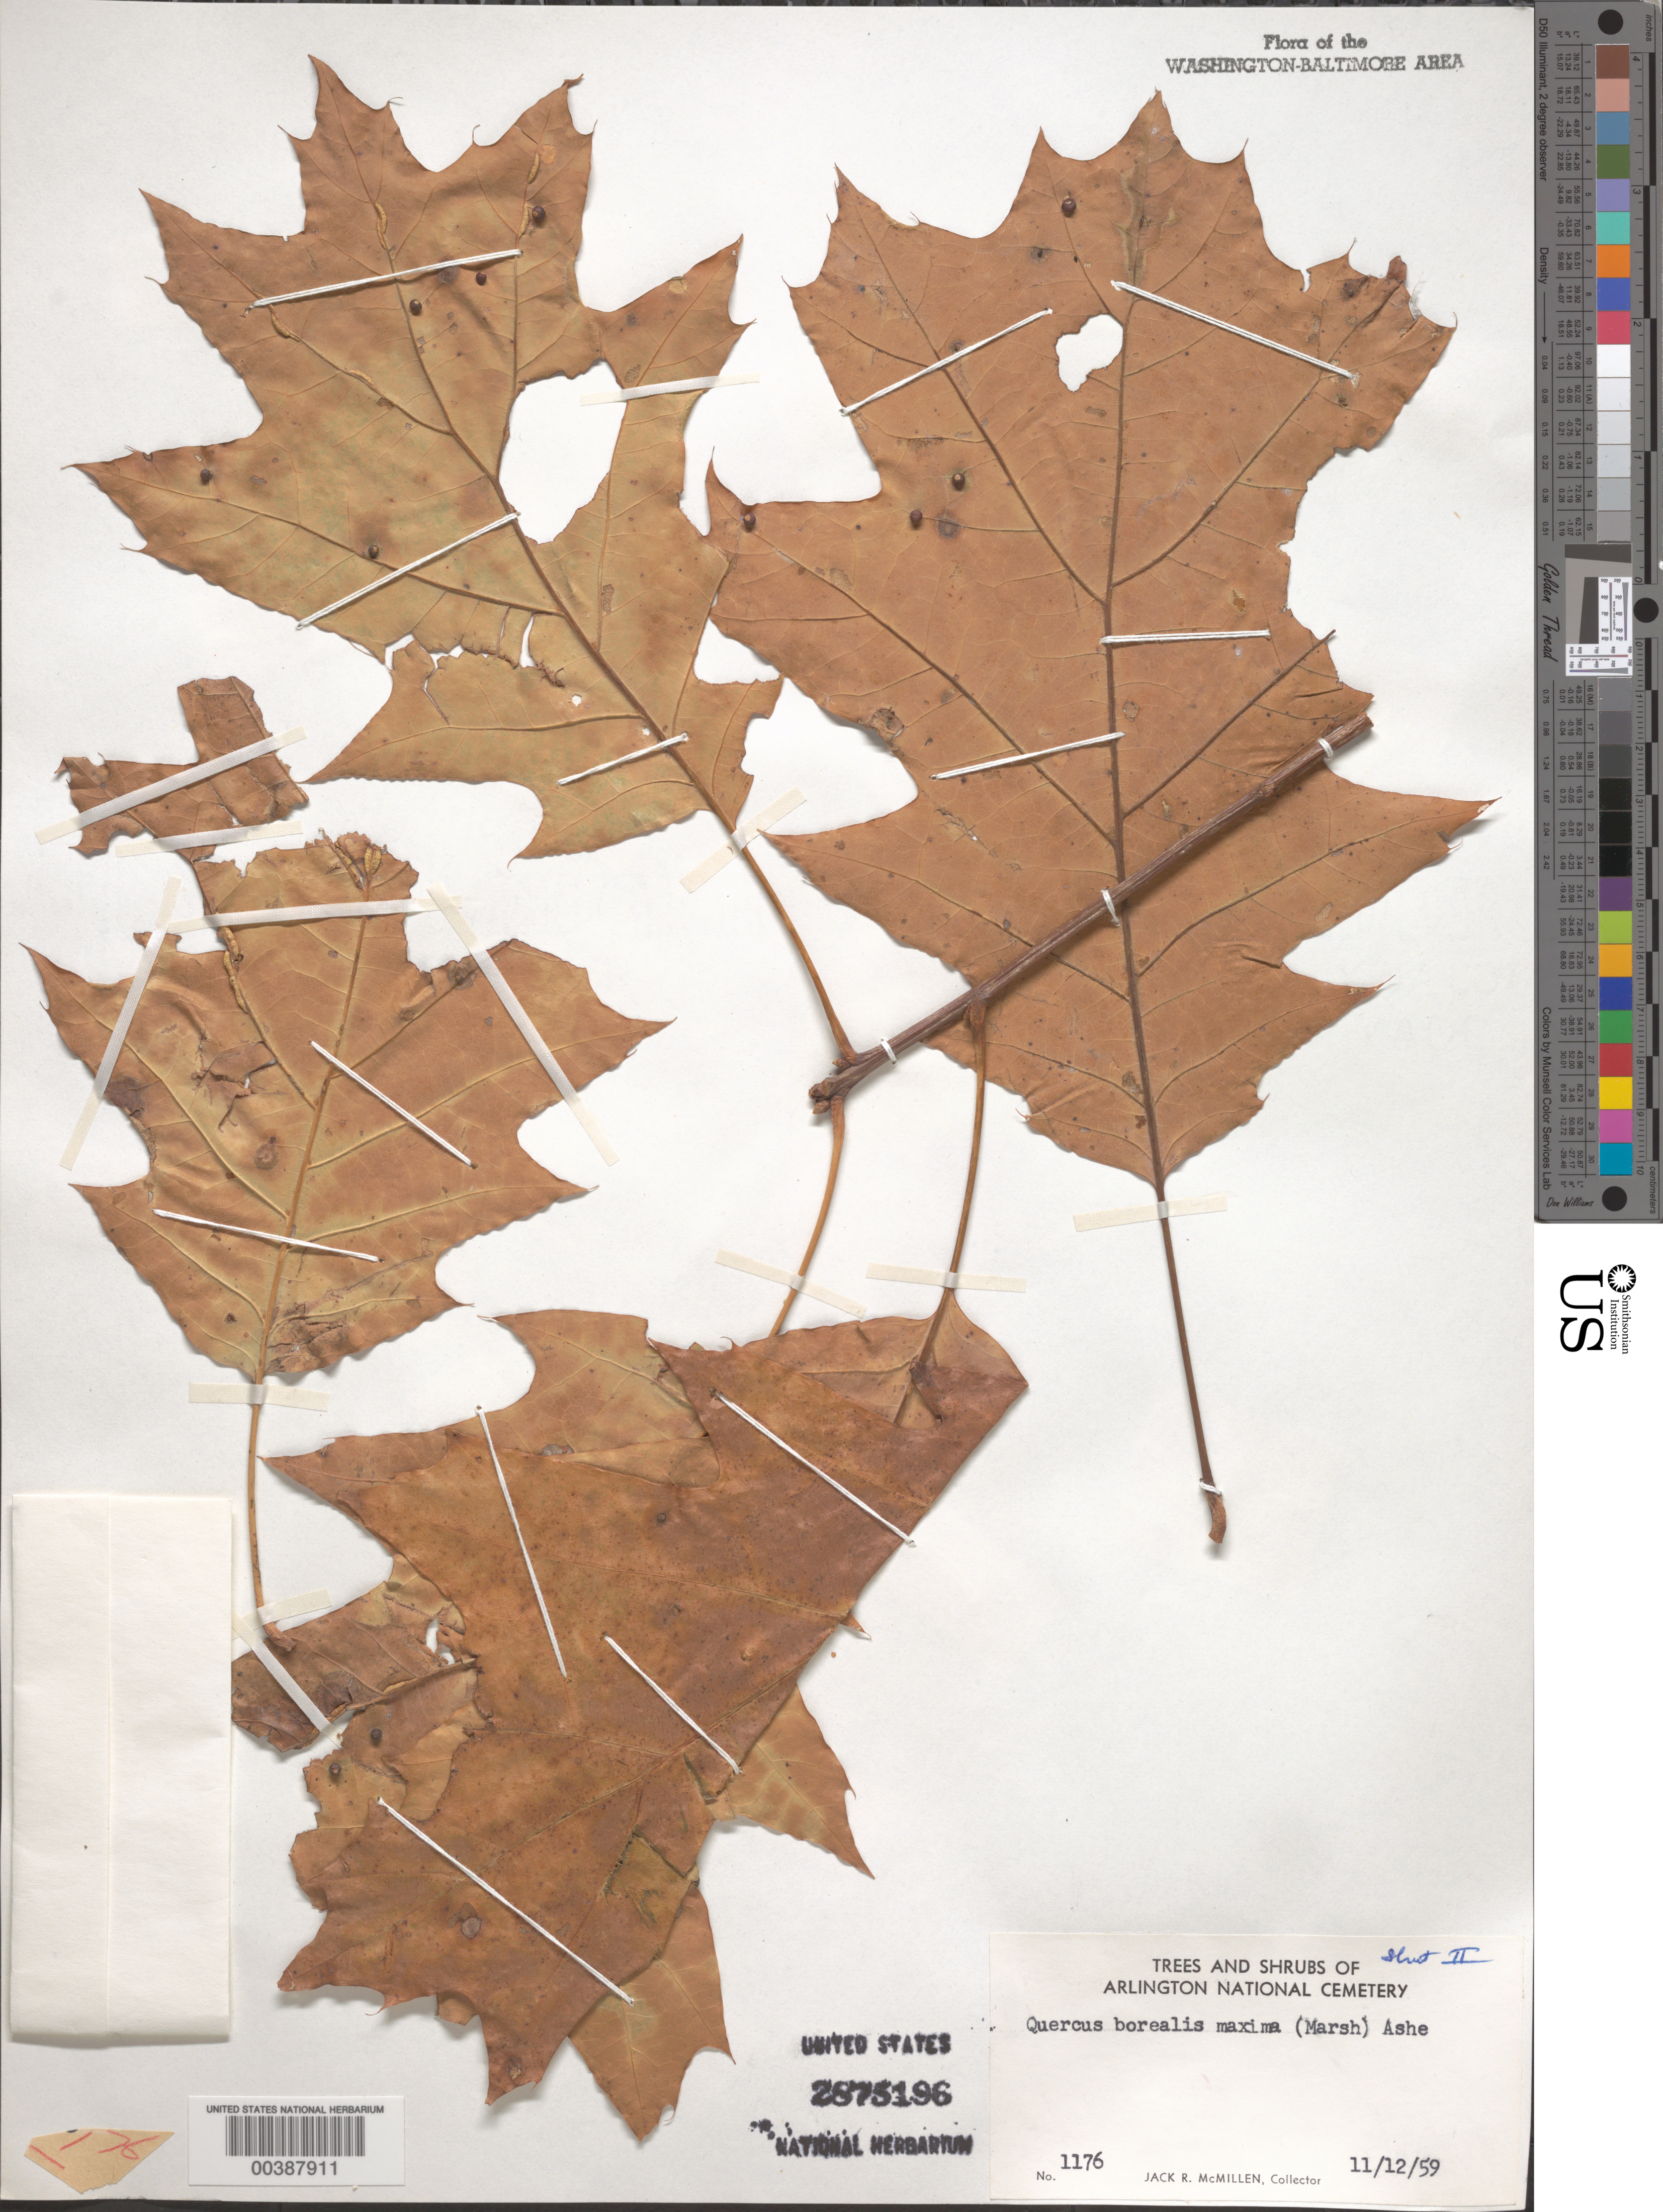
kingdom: Plantae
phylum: Tracheophyta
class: Magnoliopsida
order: Fagales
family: Fagaceae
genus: Quercus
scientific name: Quercus rubra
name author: L.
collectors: J. McMillen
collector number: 1176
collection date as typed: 12 Nov 1959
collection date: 1959-11-12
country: United States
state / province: Virginia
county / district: Arlington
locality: Arlington National Cemetery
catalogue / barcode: US 2875196